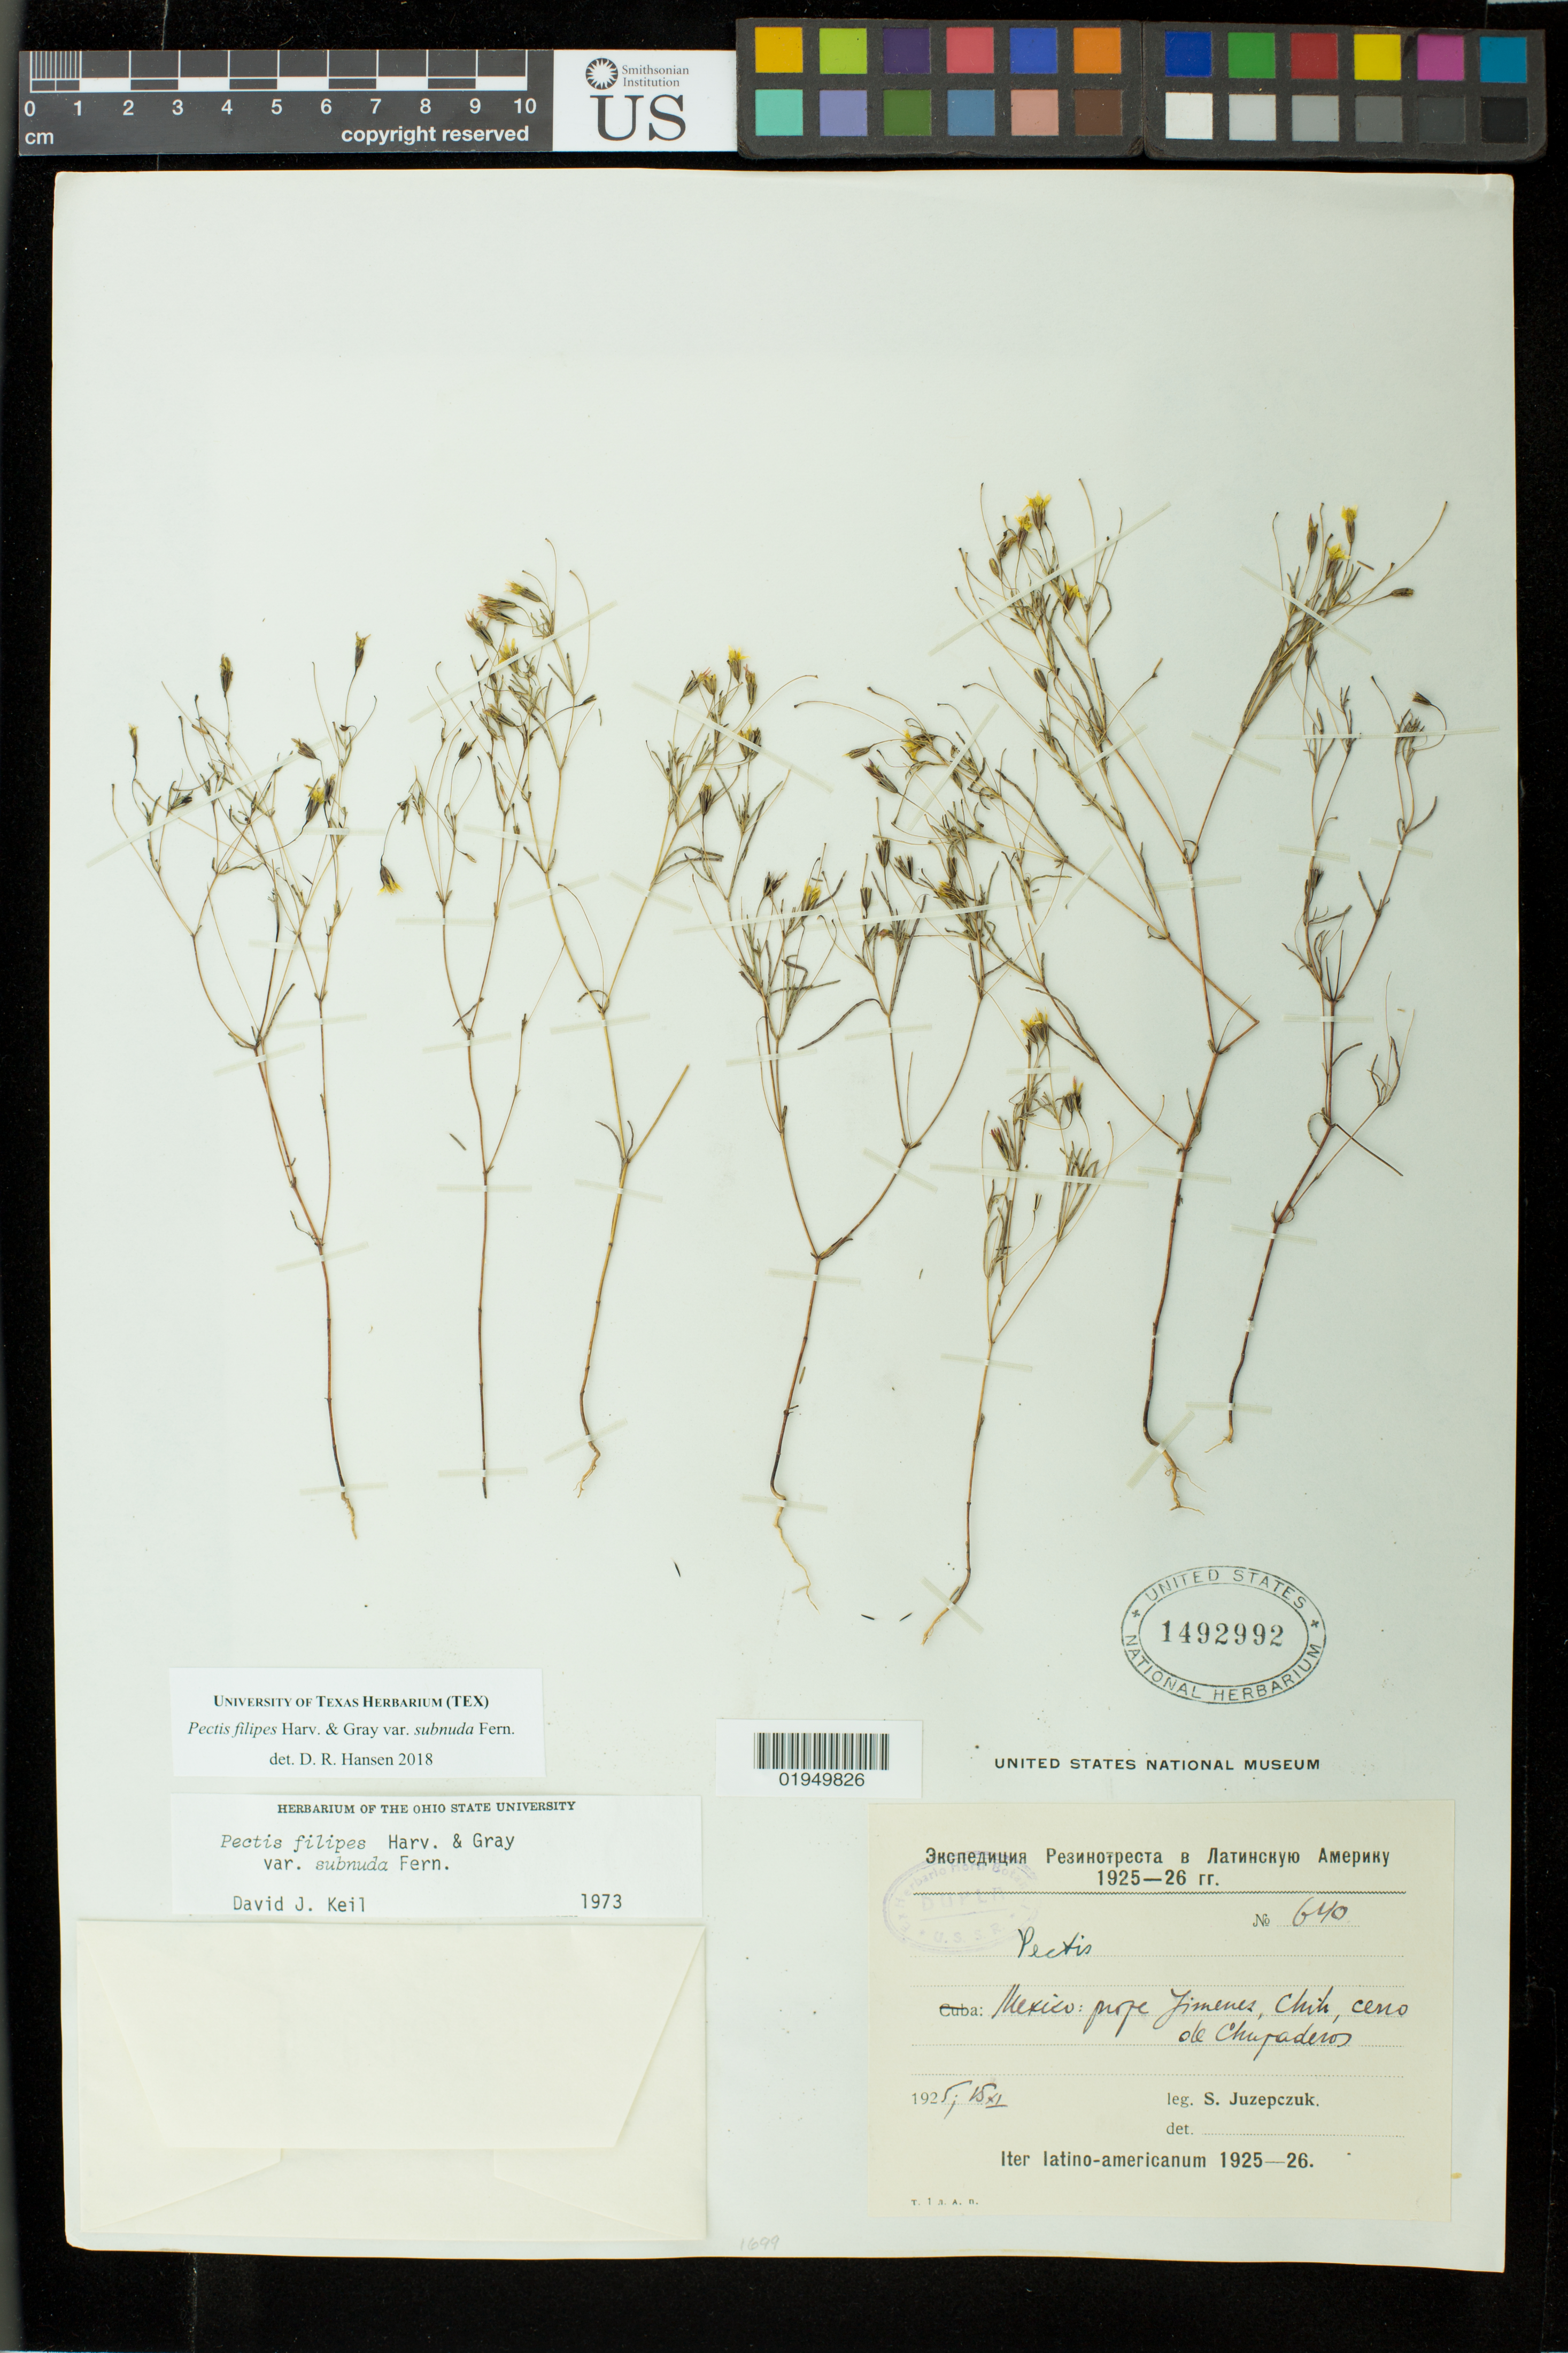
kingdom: Plantae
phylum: Tracheophyta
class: Magnoliopsida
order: Asterales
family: Asteraceae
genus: Pectis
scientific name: Pectis filipes var. subnuda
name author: Fernald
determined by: Hansen, D. R.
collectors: S. V. Juzepczuk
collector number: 640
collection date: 1925-11-15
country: Mexico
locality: purpe? Jimenez, Chih, ceno ole Chupaderos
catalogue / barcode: US 1492992